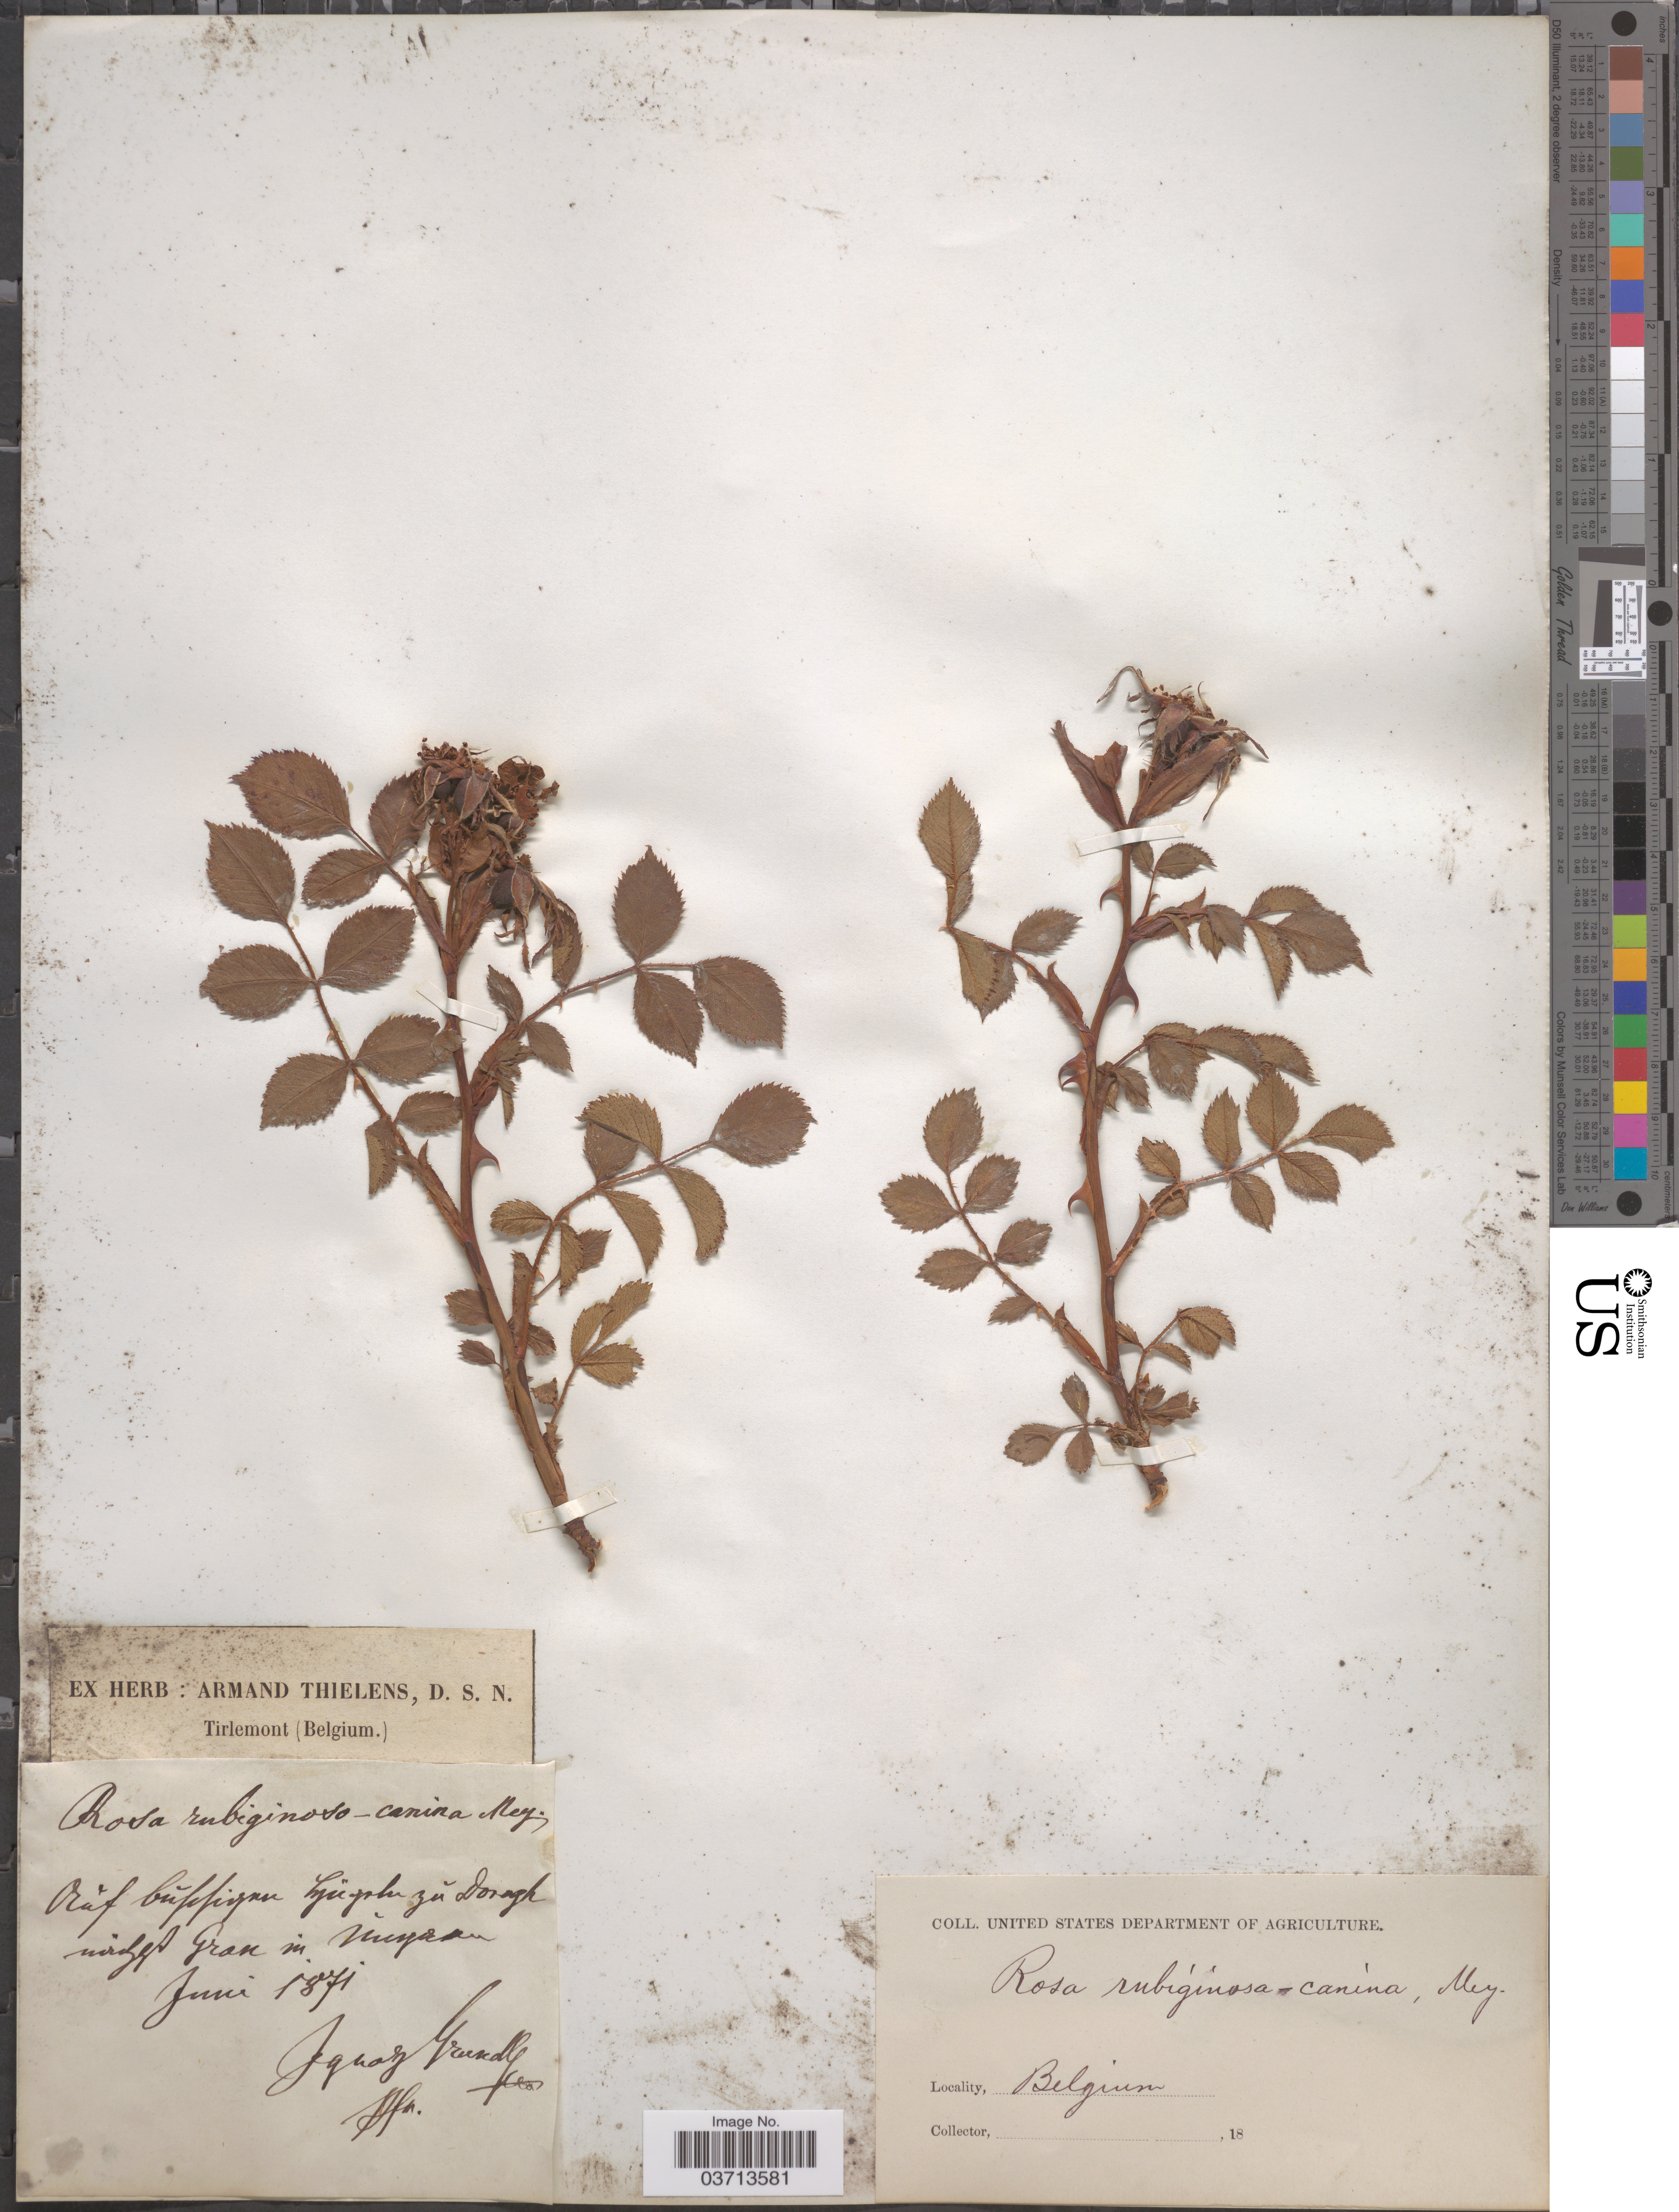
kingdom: Plantae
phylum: Tracheophyta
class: Magnoliopsida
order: Rosales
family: Rosaceae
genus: Rosa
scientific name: Rosa rubiginosa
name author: L.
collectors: I. Grundl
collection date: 1871-06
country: Belgium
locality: Auf búfsfirgen Ljügshu zu Doragh wirdgl Gran in Vineran. [interpreted]